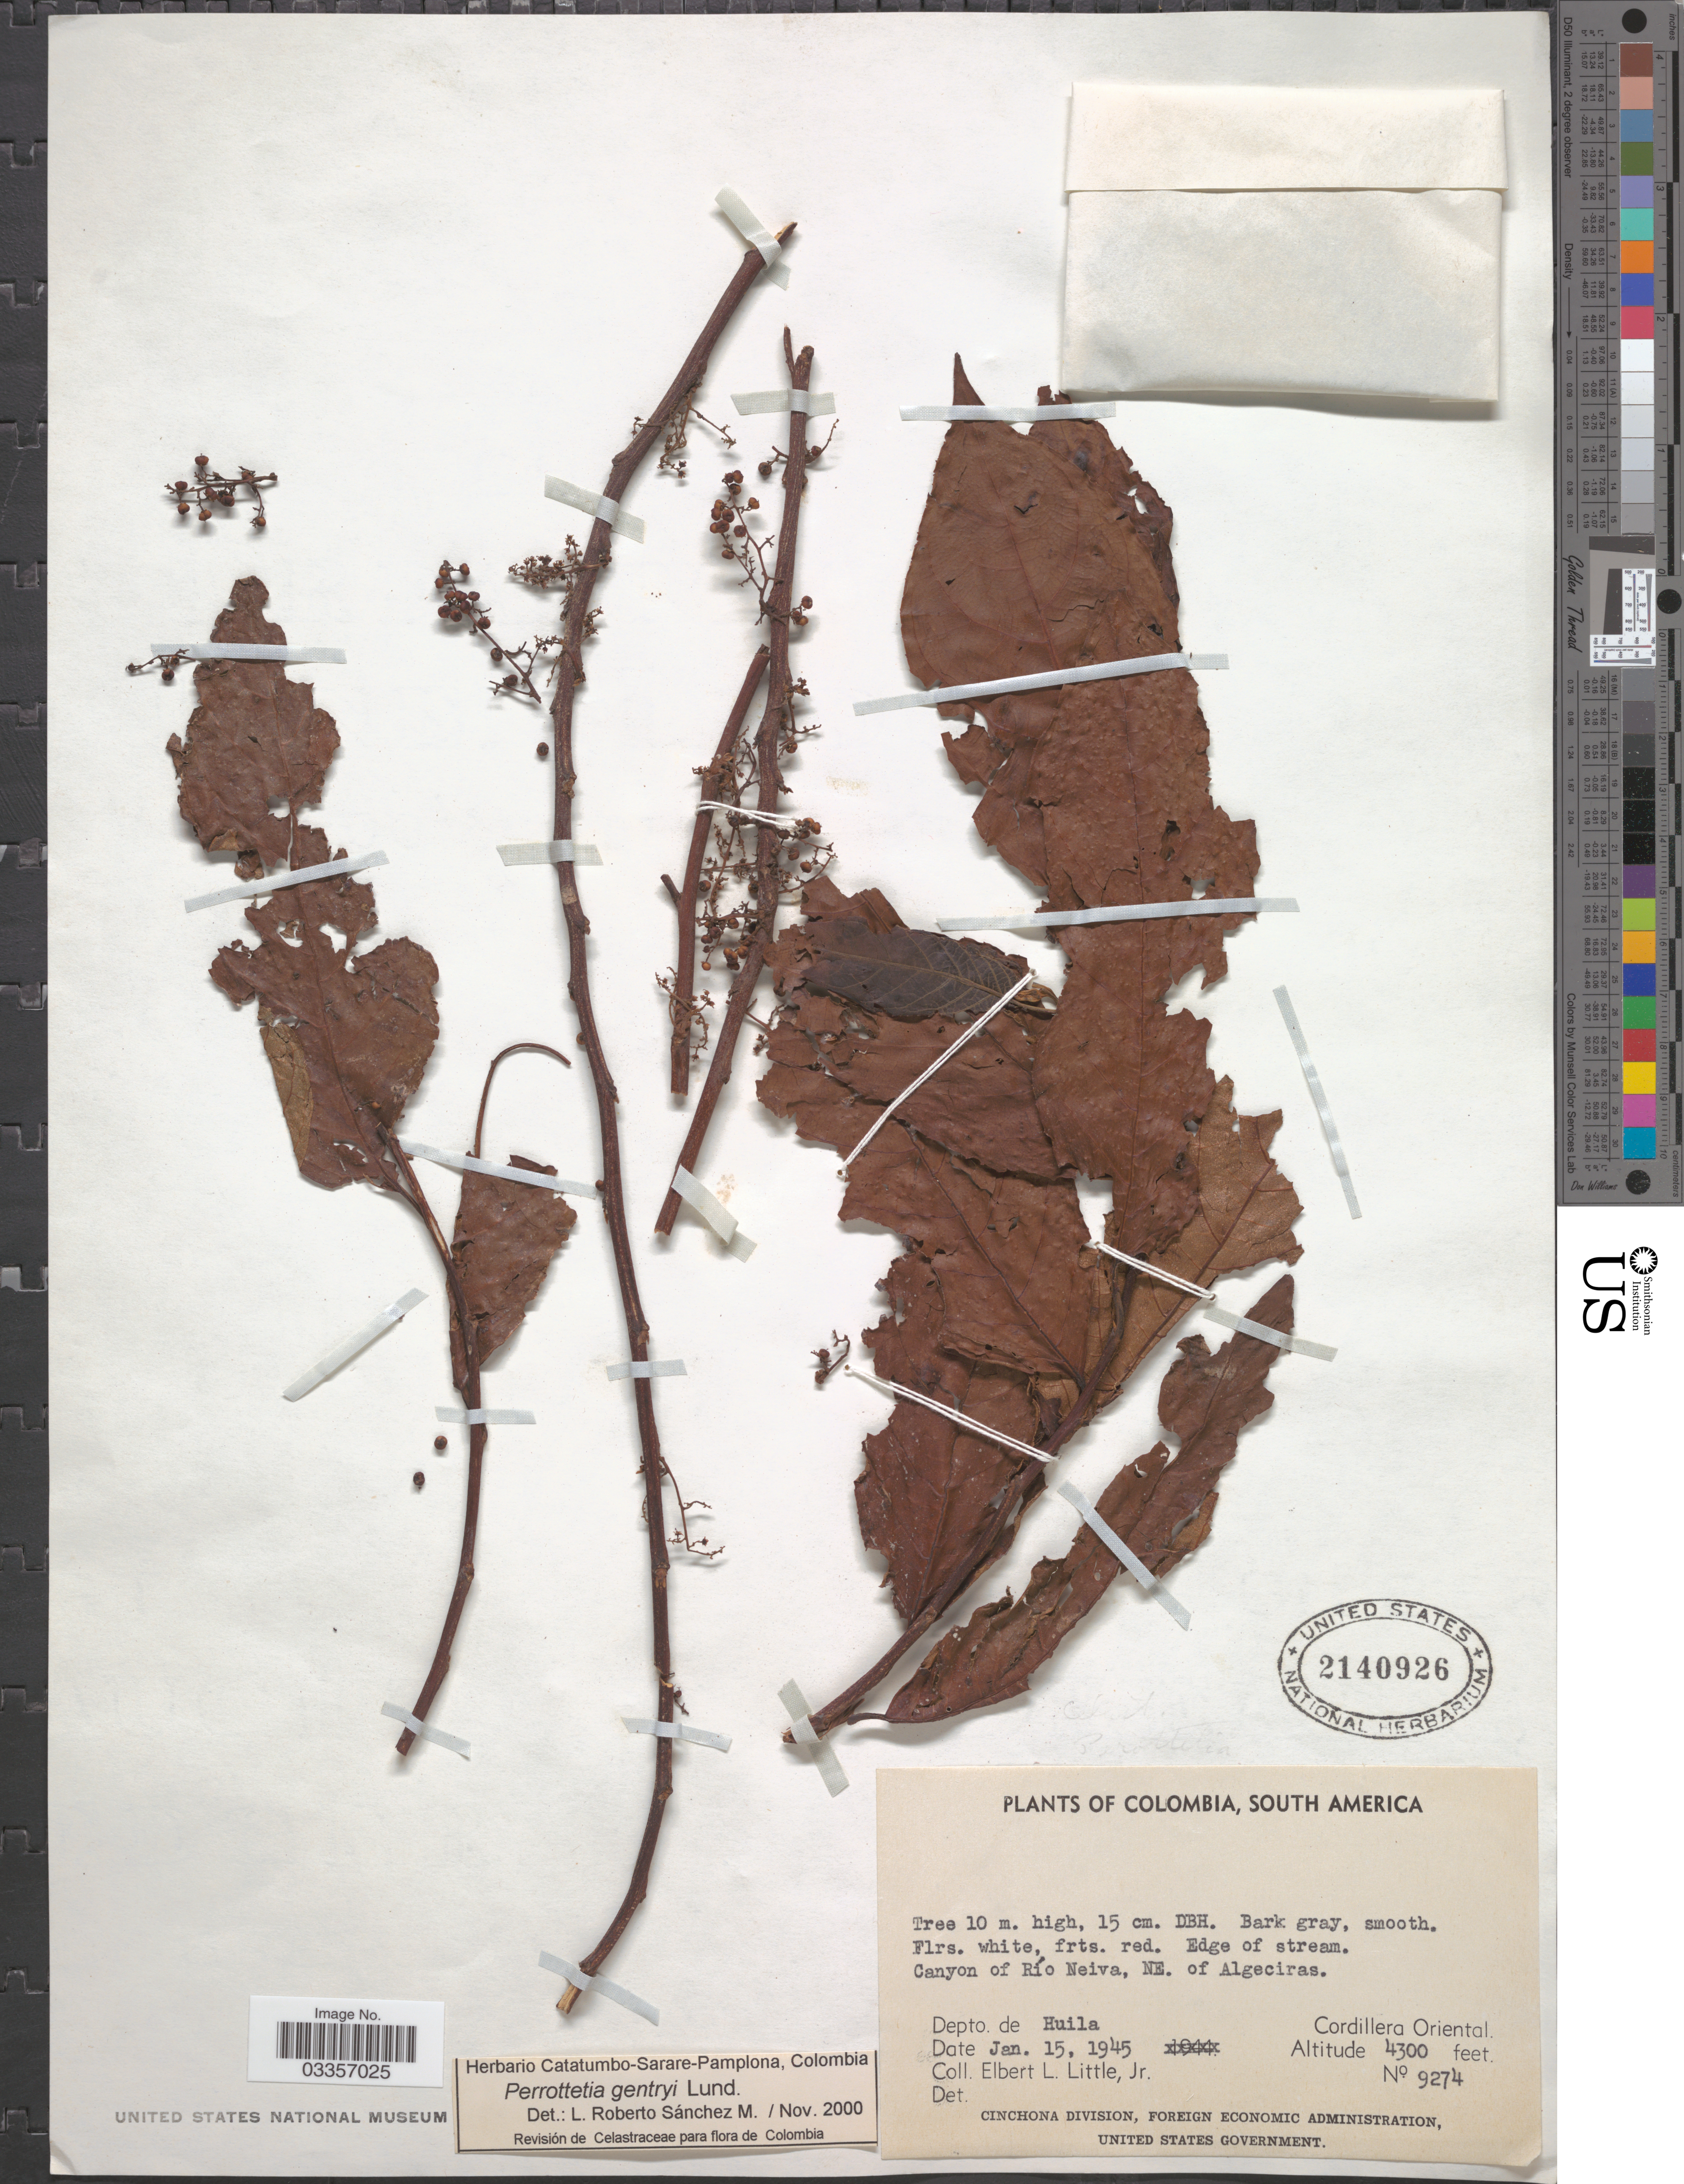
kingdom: Plantae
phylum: Tracheophyta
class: Magnoliopsida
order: Huerteales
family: Dipentodontaceae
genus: Perrottetia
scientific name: Perrottetia gentryi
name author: Lundell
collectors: E. L. Little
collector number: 9274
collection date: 1945-01-15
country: Colombia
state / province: Huila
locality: Edge of stream. Canyon of Río Neiva, NE. of Algeciras. Depto. de Huila. Cordillera Oriental.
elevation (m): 1311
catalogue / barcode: US 2140926